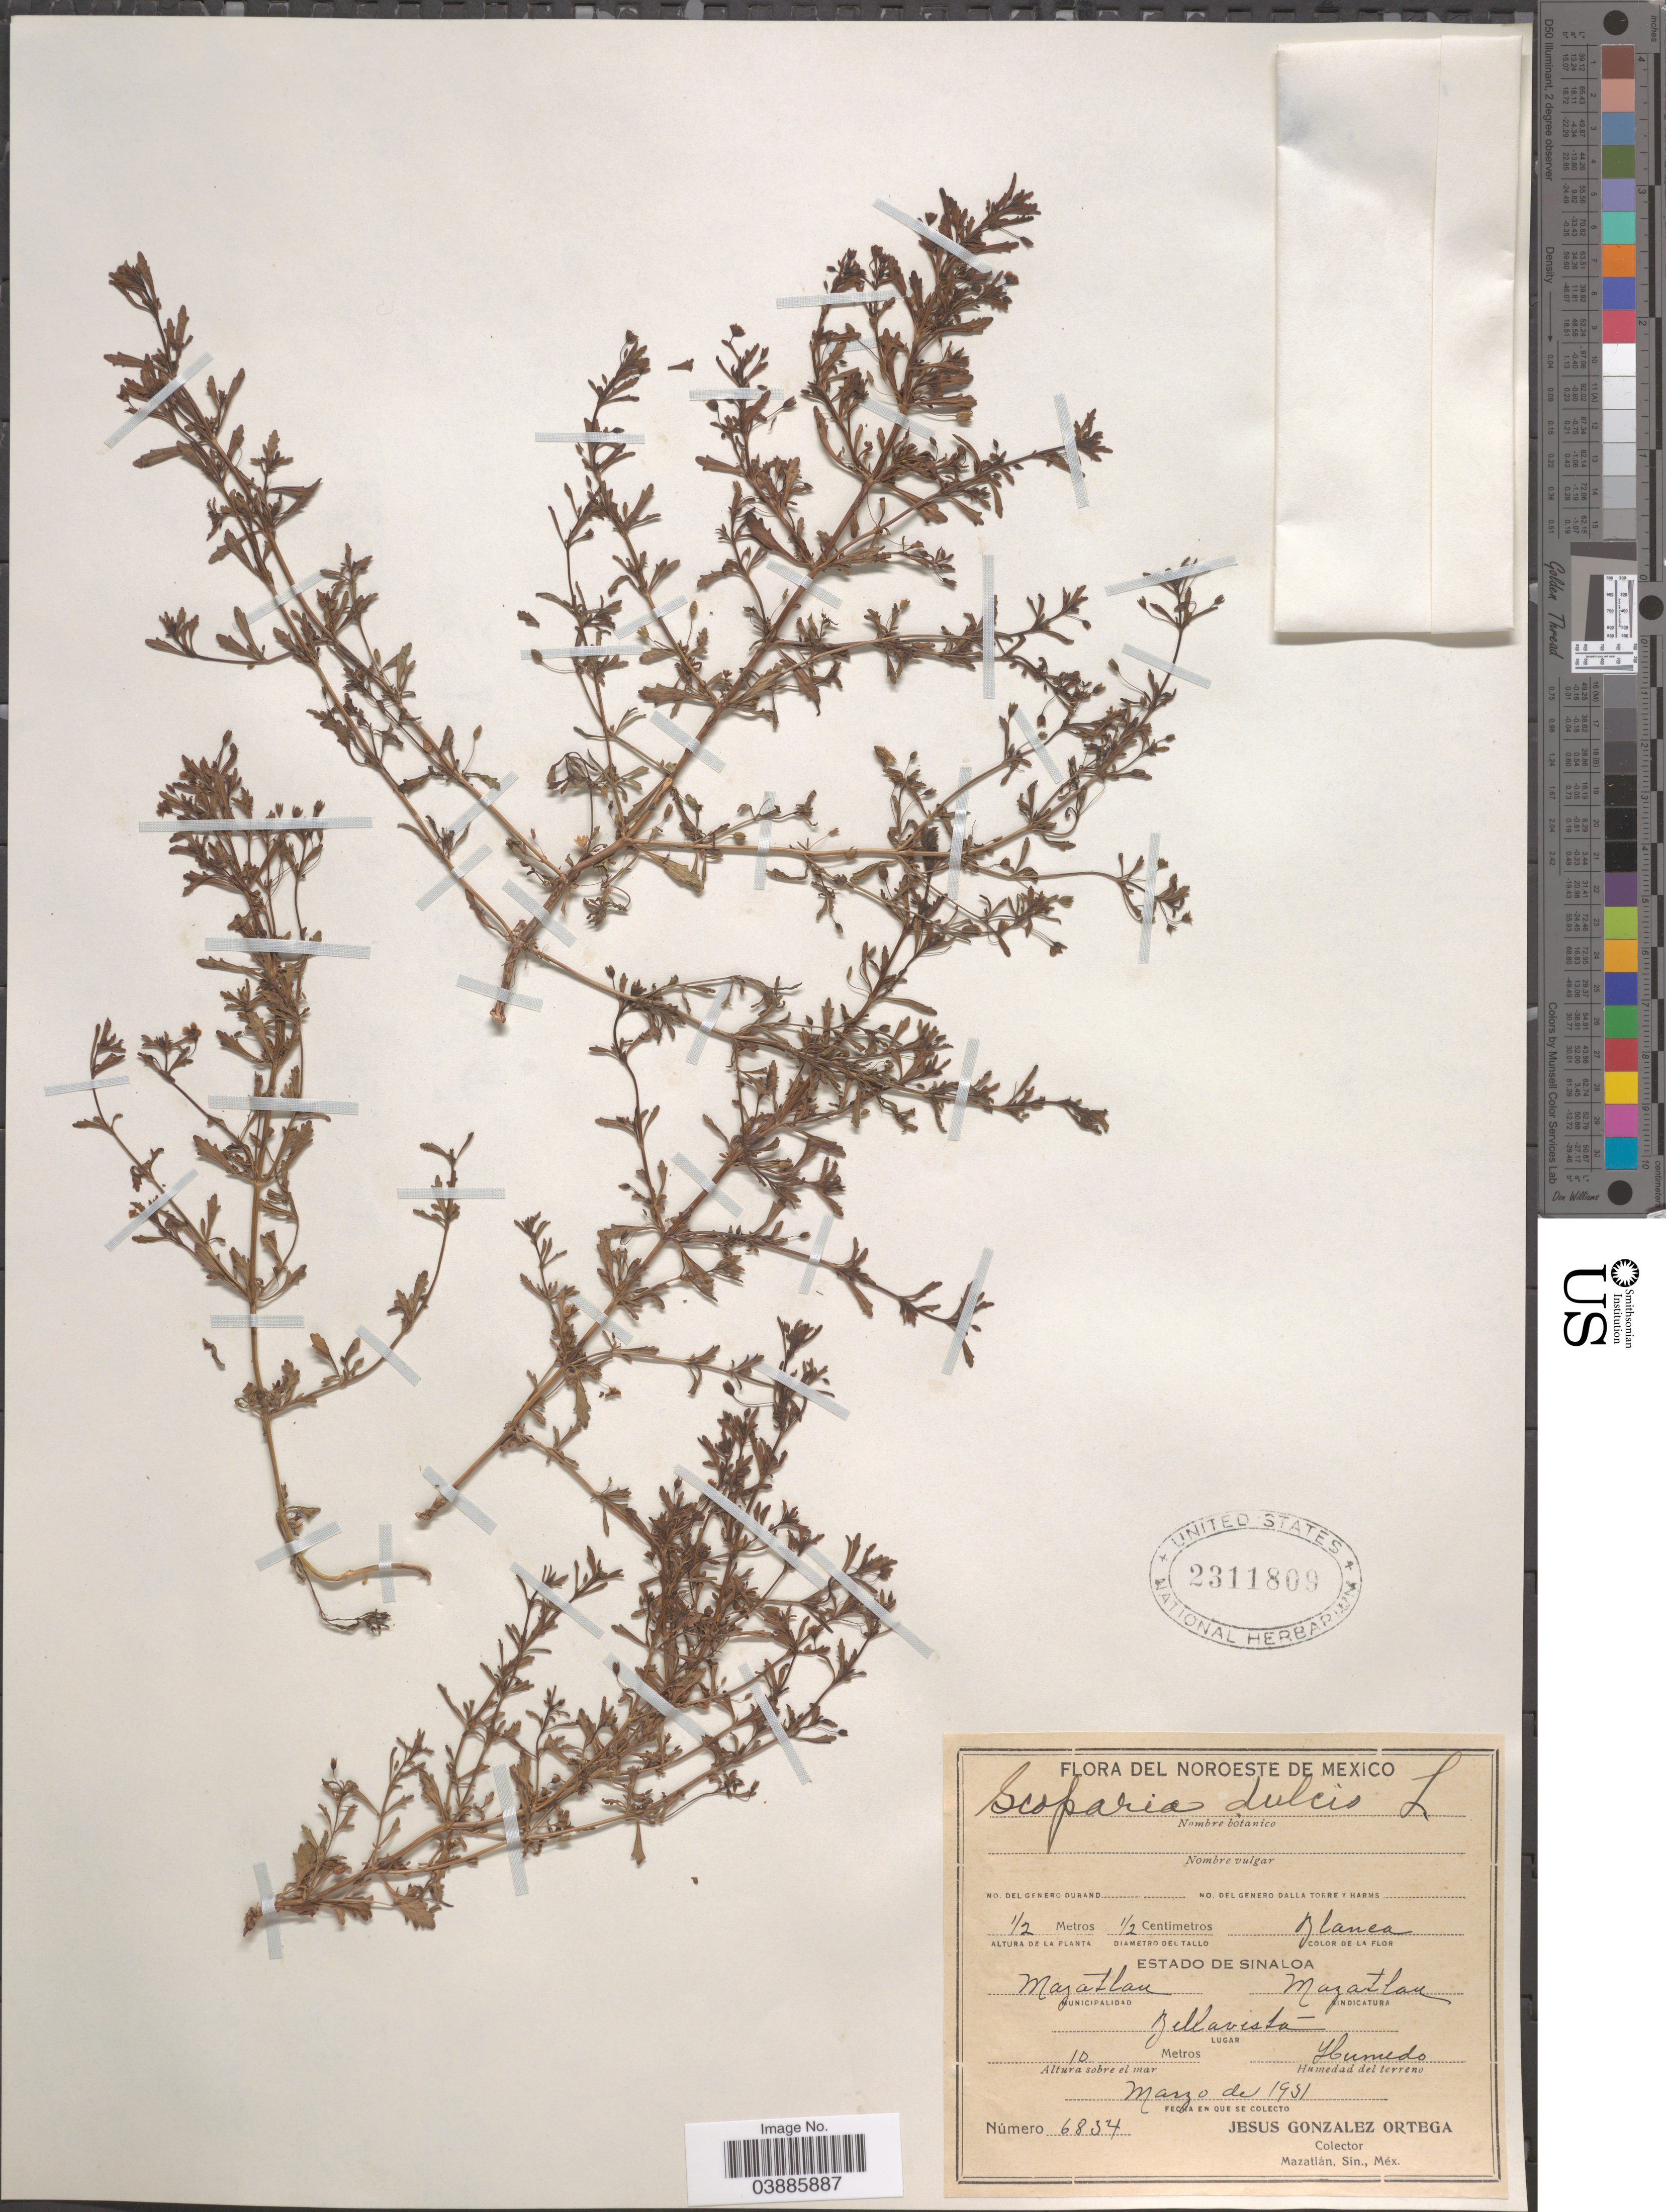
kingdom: Plantae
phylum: Tracheophyta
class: Magnoliopsida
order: Lamiales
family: Plantaginaceae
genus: Scoparia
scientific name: Scoparia dulcis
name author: L.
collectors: J. Ortega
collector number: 6834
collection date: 1931-03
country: Mexico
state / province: Sinaloa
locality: Noroeste de Mexico. Municipalidad Mazatlan. Sindicatura Mazatlan. Bellavista.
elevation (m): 10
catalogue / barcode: US 2311809